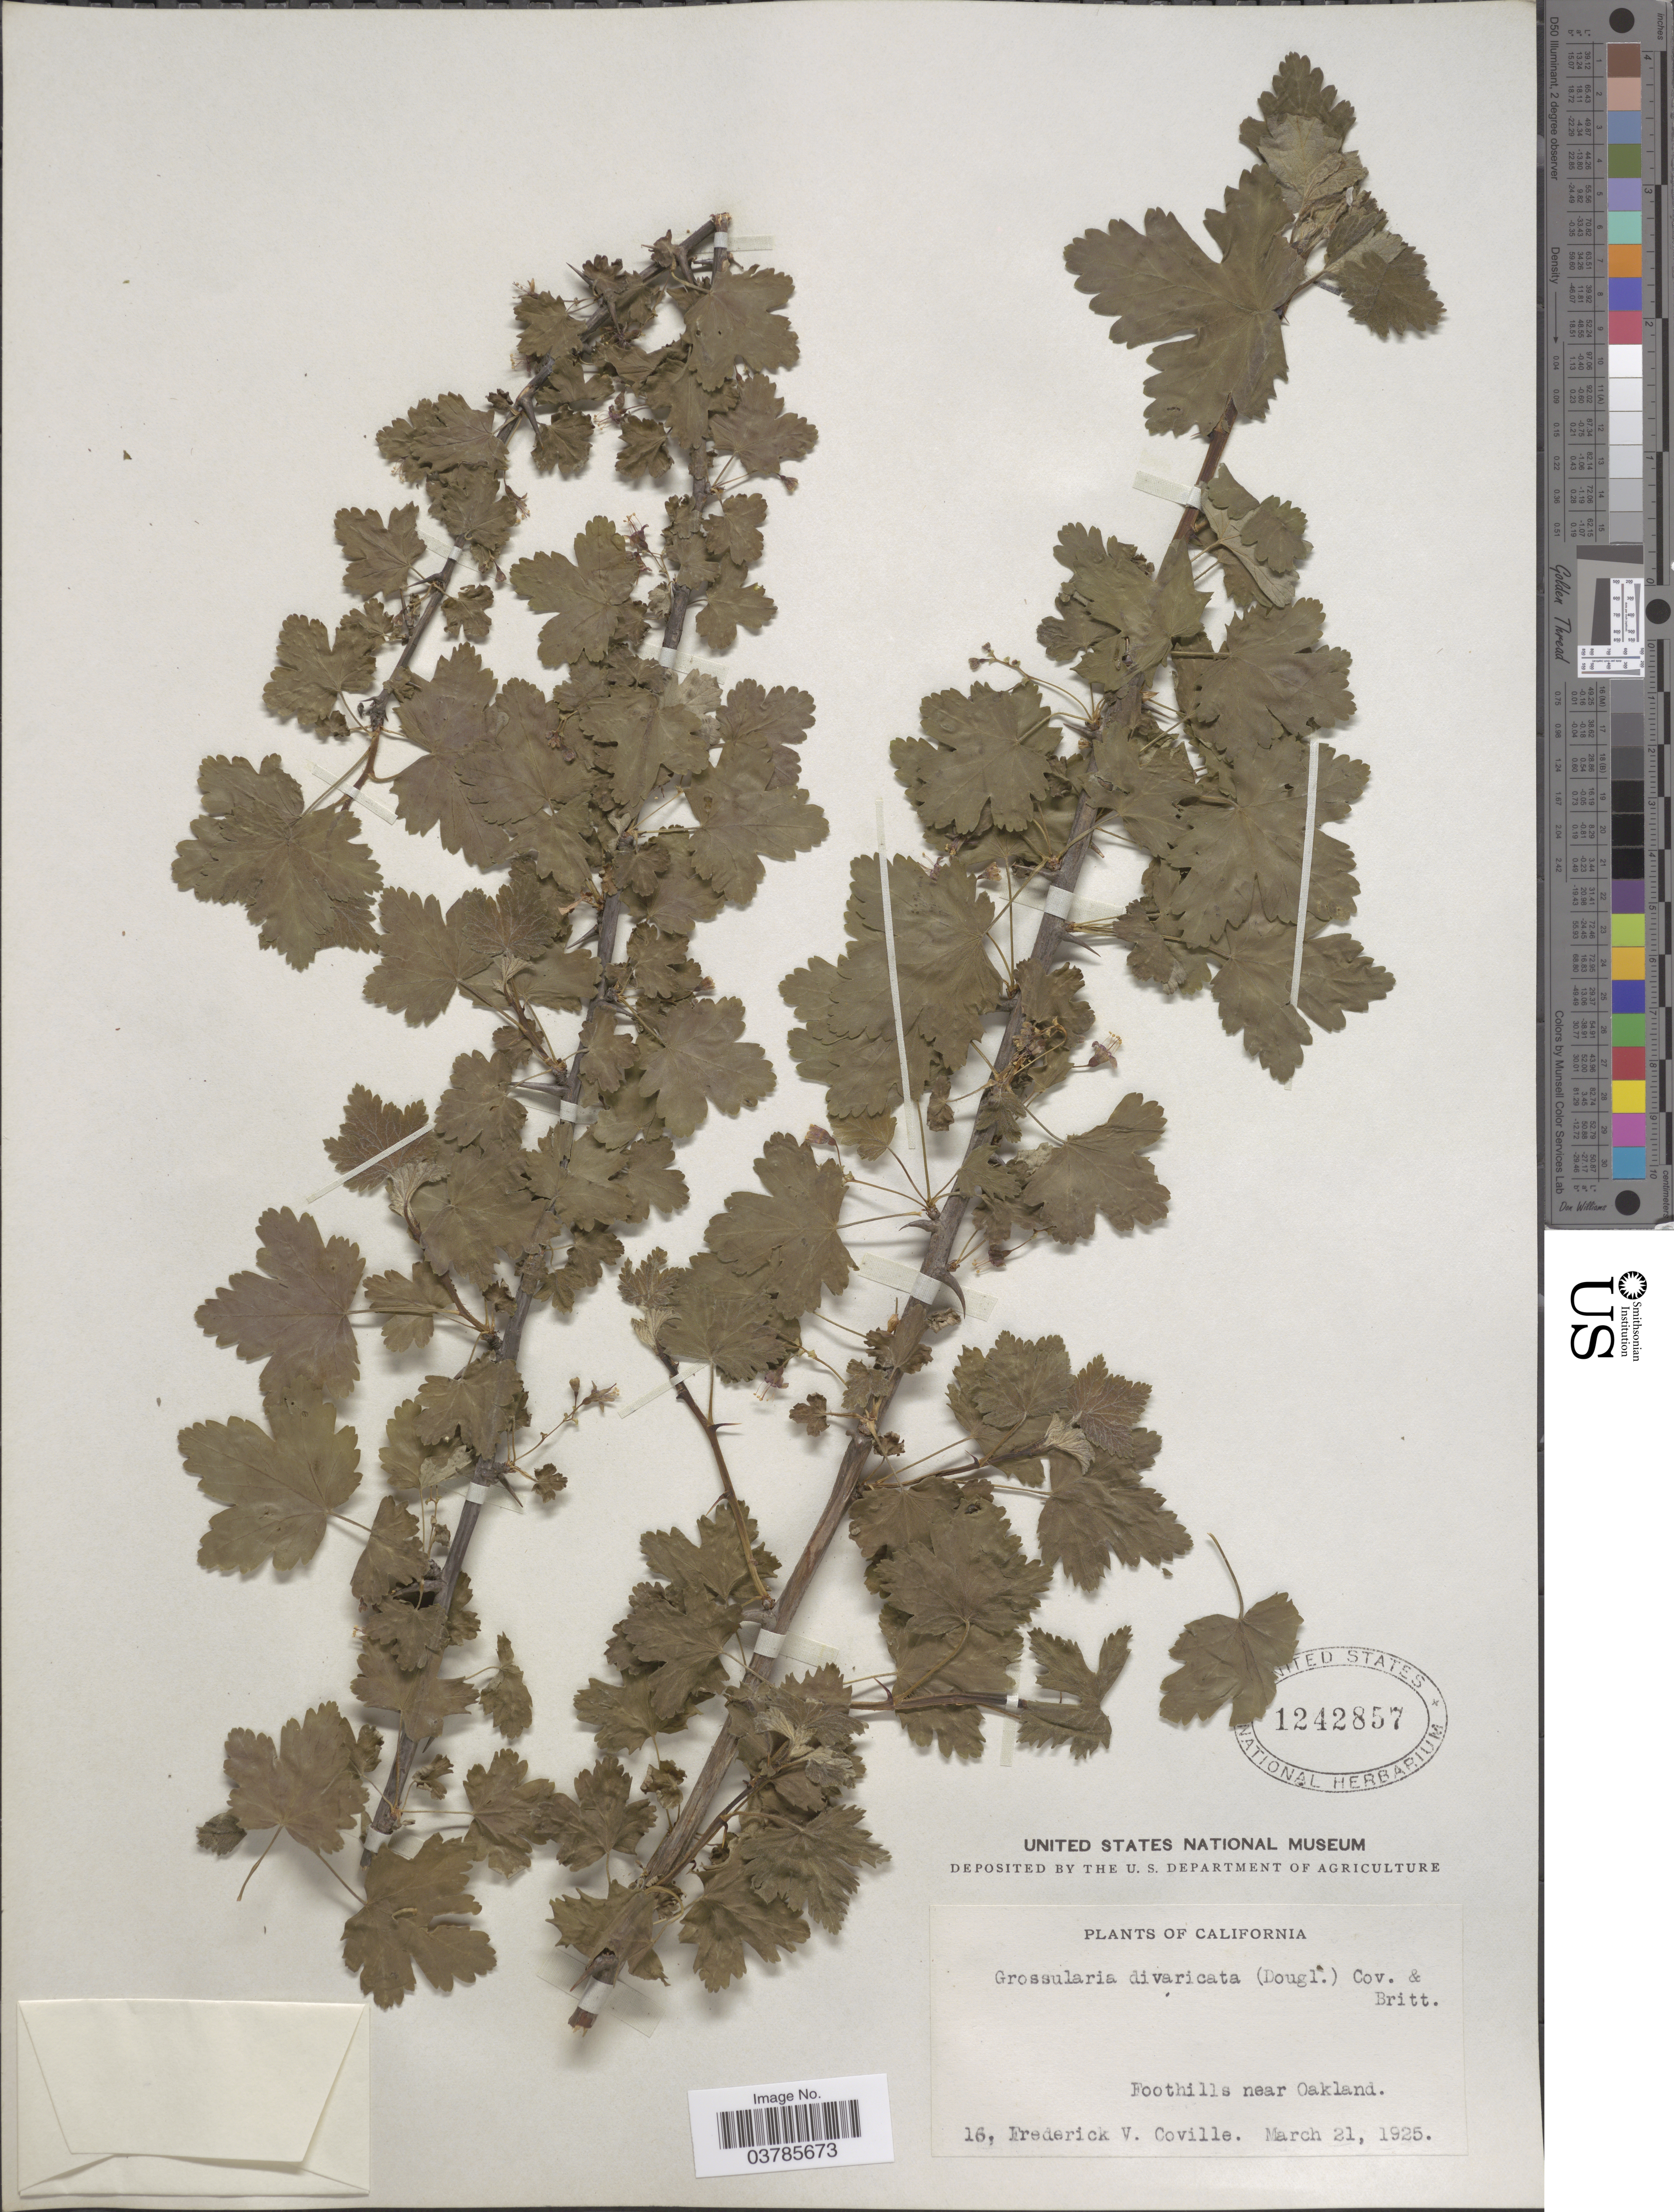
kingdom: Plantae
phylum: Tracheophyta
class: Magnoliopsida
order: Saxifragales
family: Grossulariaceae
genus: Ribes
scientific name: Ribes divaricatum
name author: Douglas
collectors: F. V. Coville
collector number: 16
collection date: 1925-03-21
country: United States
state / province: California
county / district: Alameda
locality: Foothills near Oakland.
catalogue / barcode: US 1242857